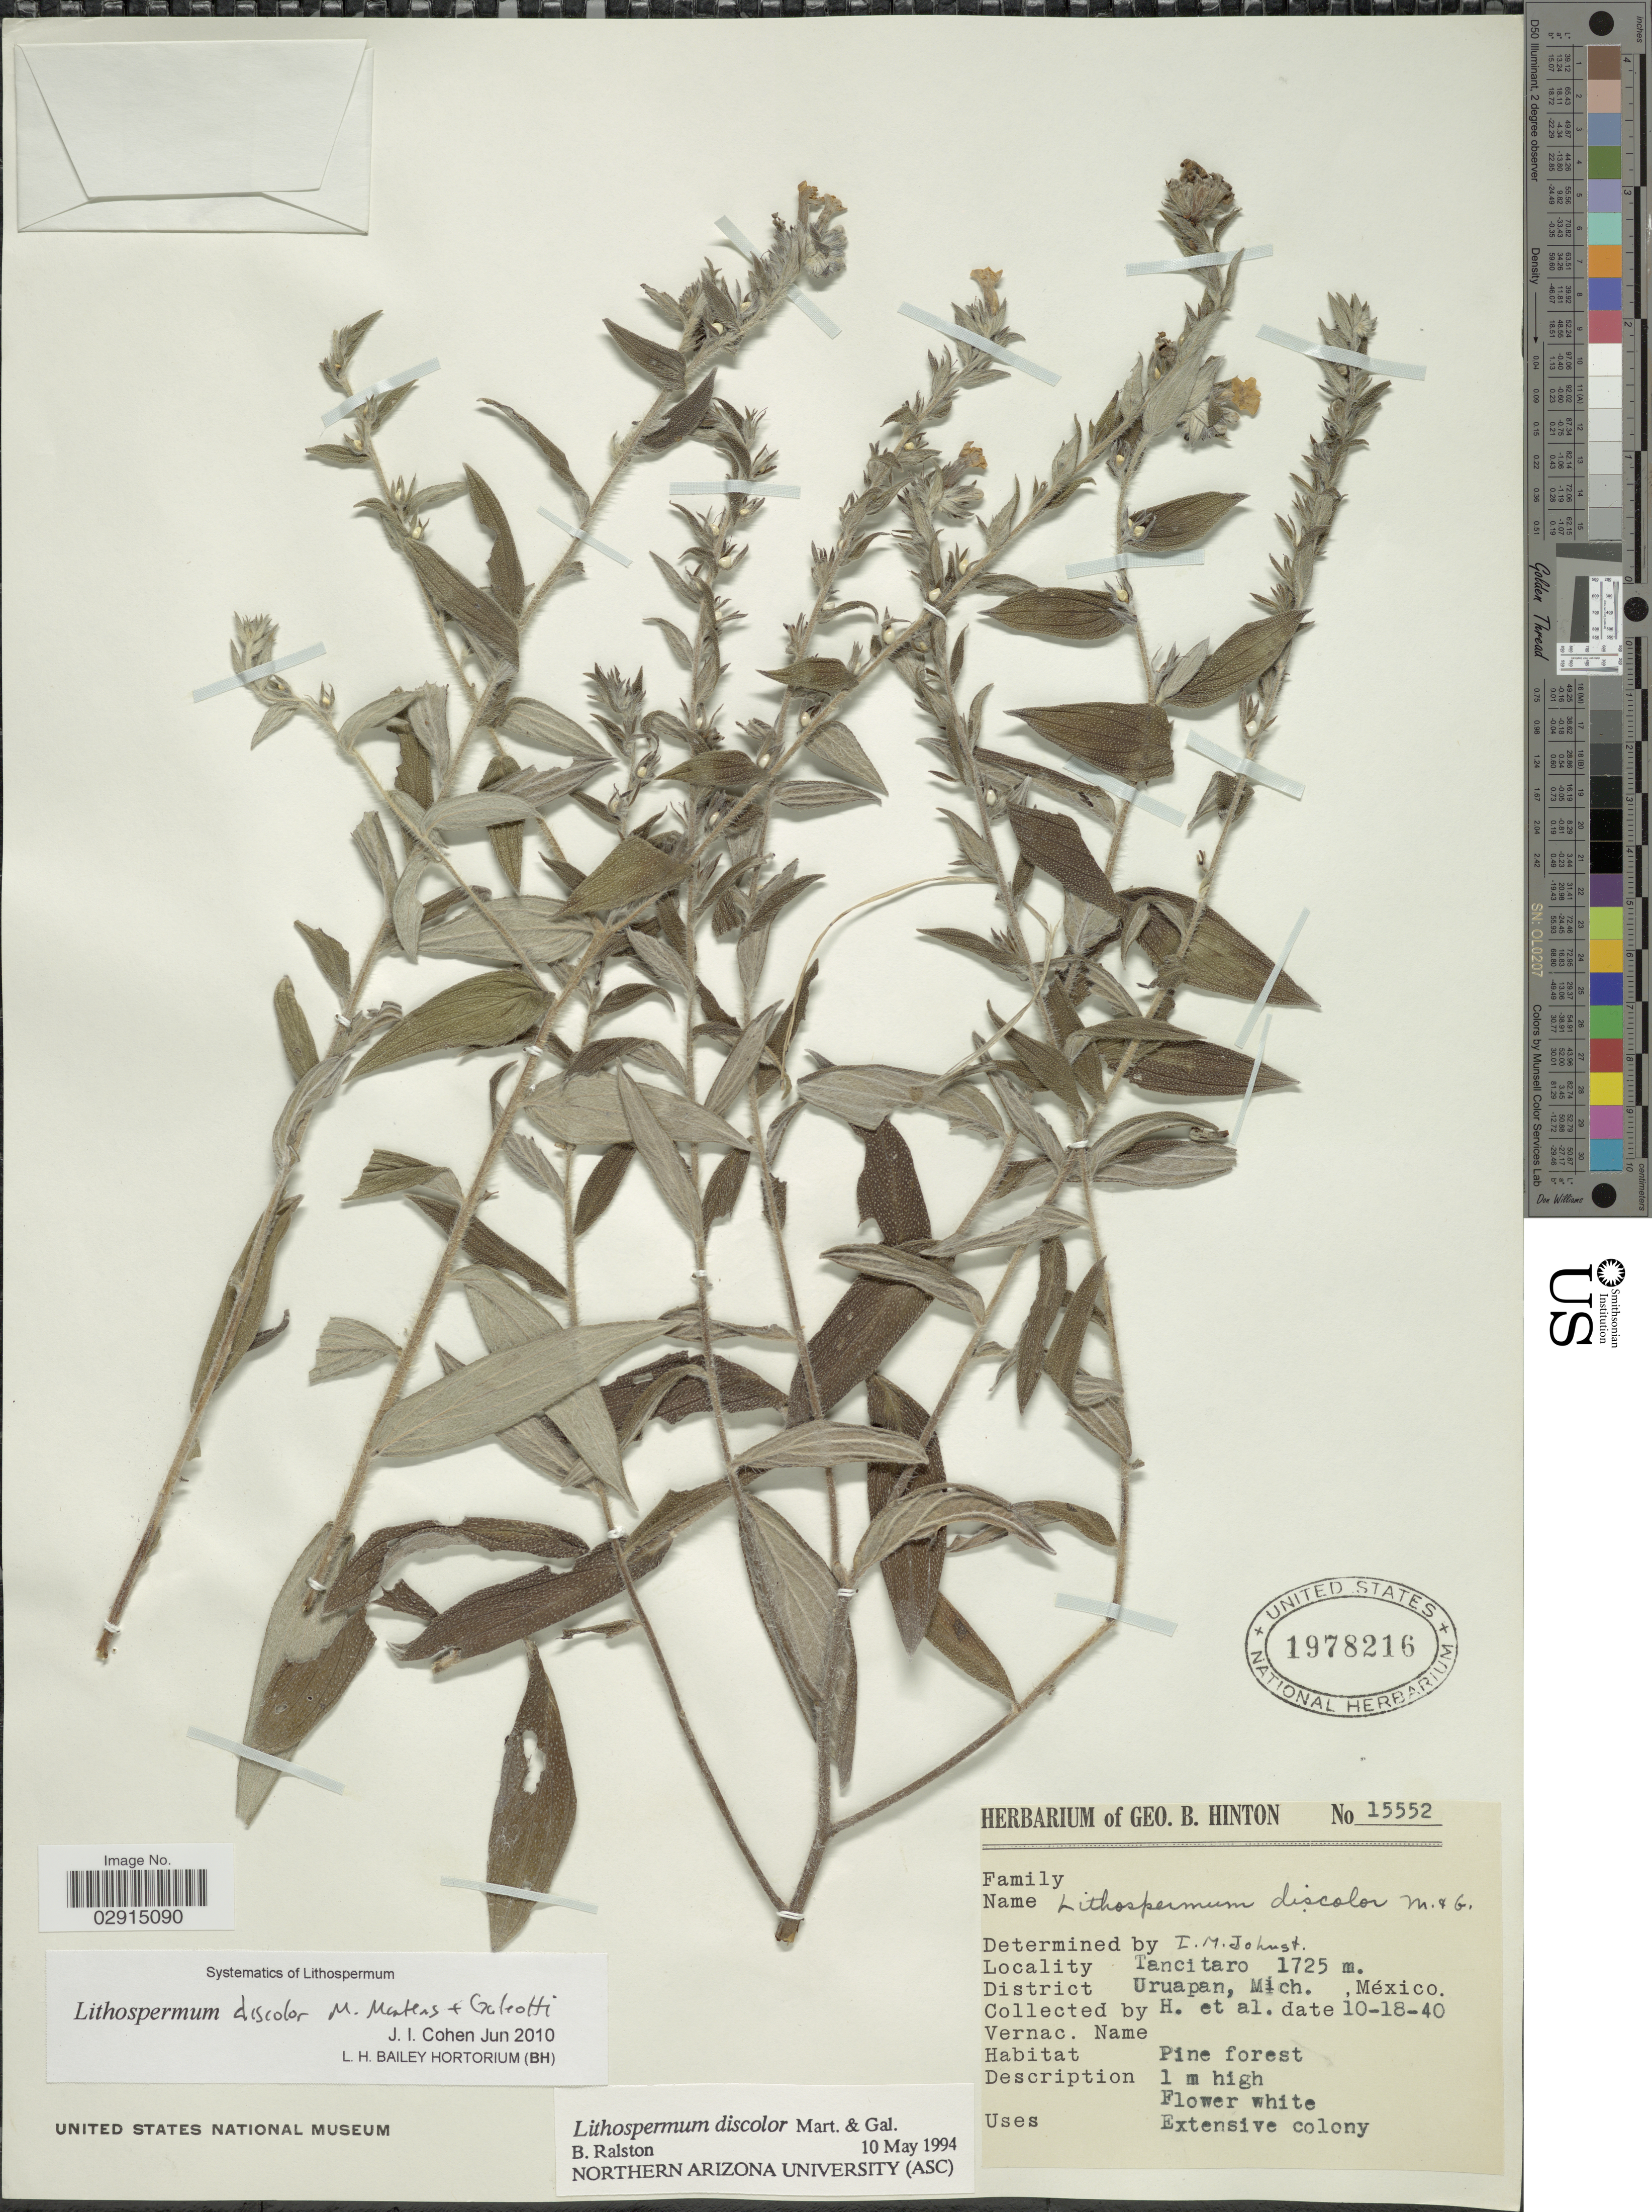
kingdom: Plantae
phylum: Tracheophyta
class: Magnoliopsida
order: Boraginales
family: Boraginaceae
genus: Lithospermum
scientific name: Lithospermum discolor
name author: M. Martens & Galeotti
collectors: G. B. Hinton & et al.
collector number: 15552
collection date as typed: Transcribed d/m/y: 18/10/40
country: Mexico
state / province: Michoacán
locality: Tancitaro, District Uruapan.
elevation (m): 1725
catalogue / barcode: US 1978216